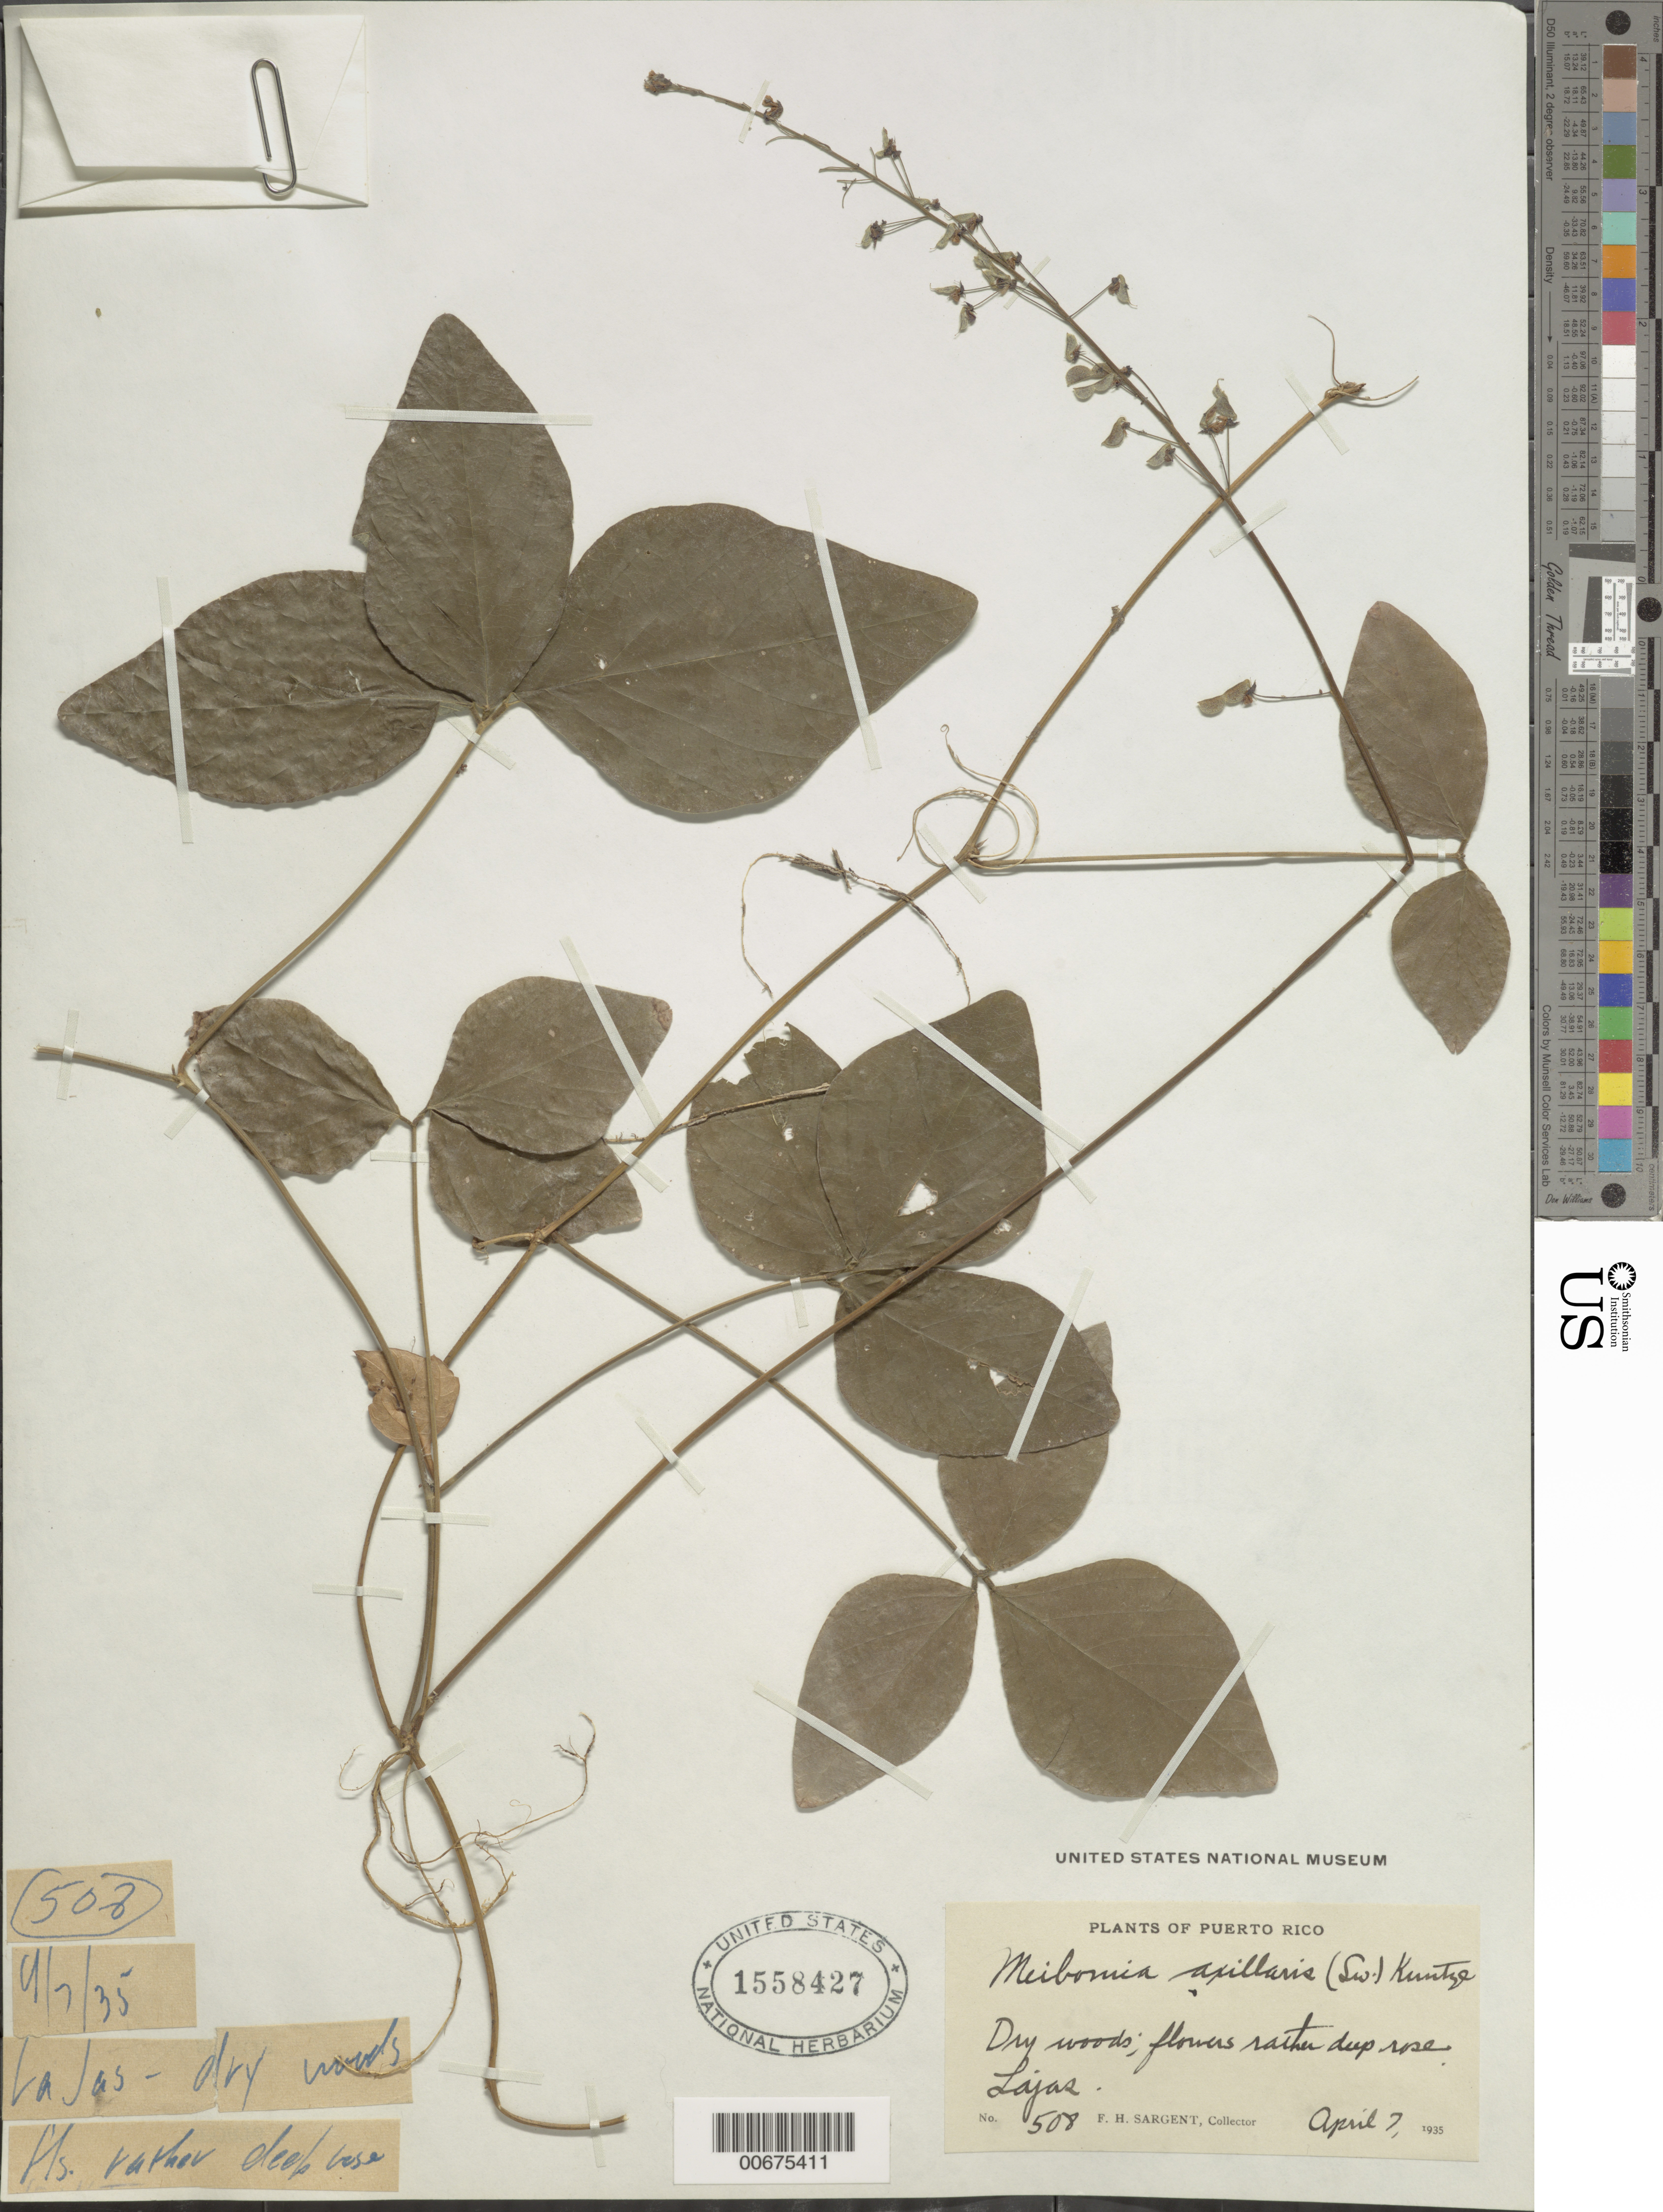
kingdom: Plantae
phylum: Tracheophyta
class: Magnoliopsida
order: Fabales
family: Fabaceae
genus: Desmodium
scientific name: Desmodium axillare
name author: (Sw.) DC.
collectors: F. H. Sargent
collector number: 508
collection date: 1935-04-07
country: Puerto Rico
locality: Puerto Rico, Lajas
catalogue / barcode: US 1558427